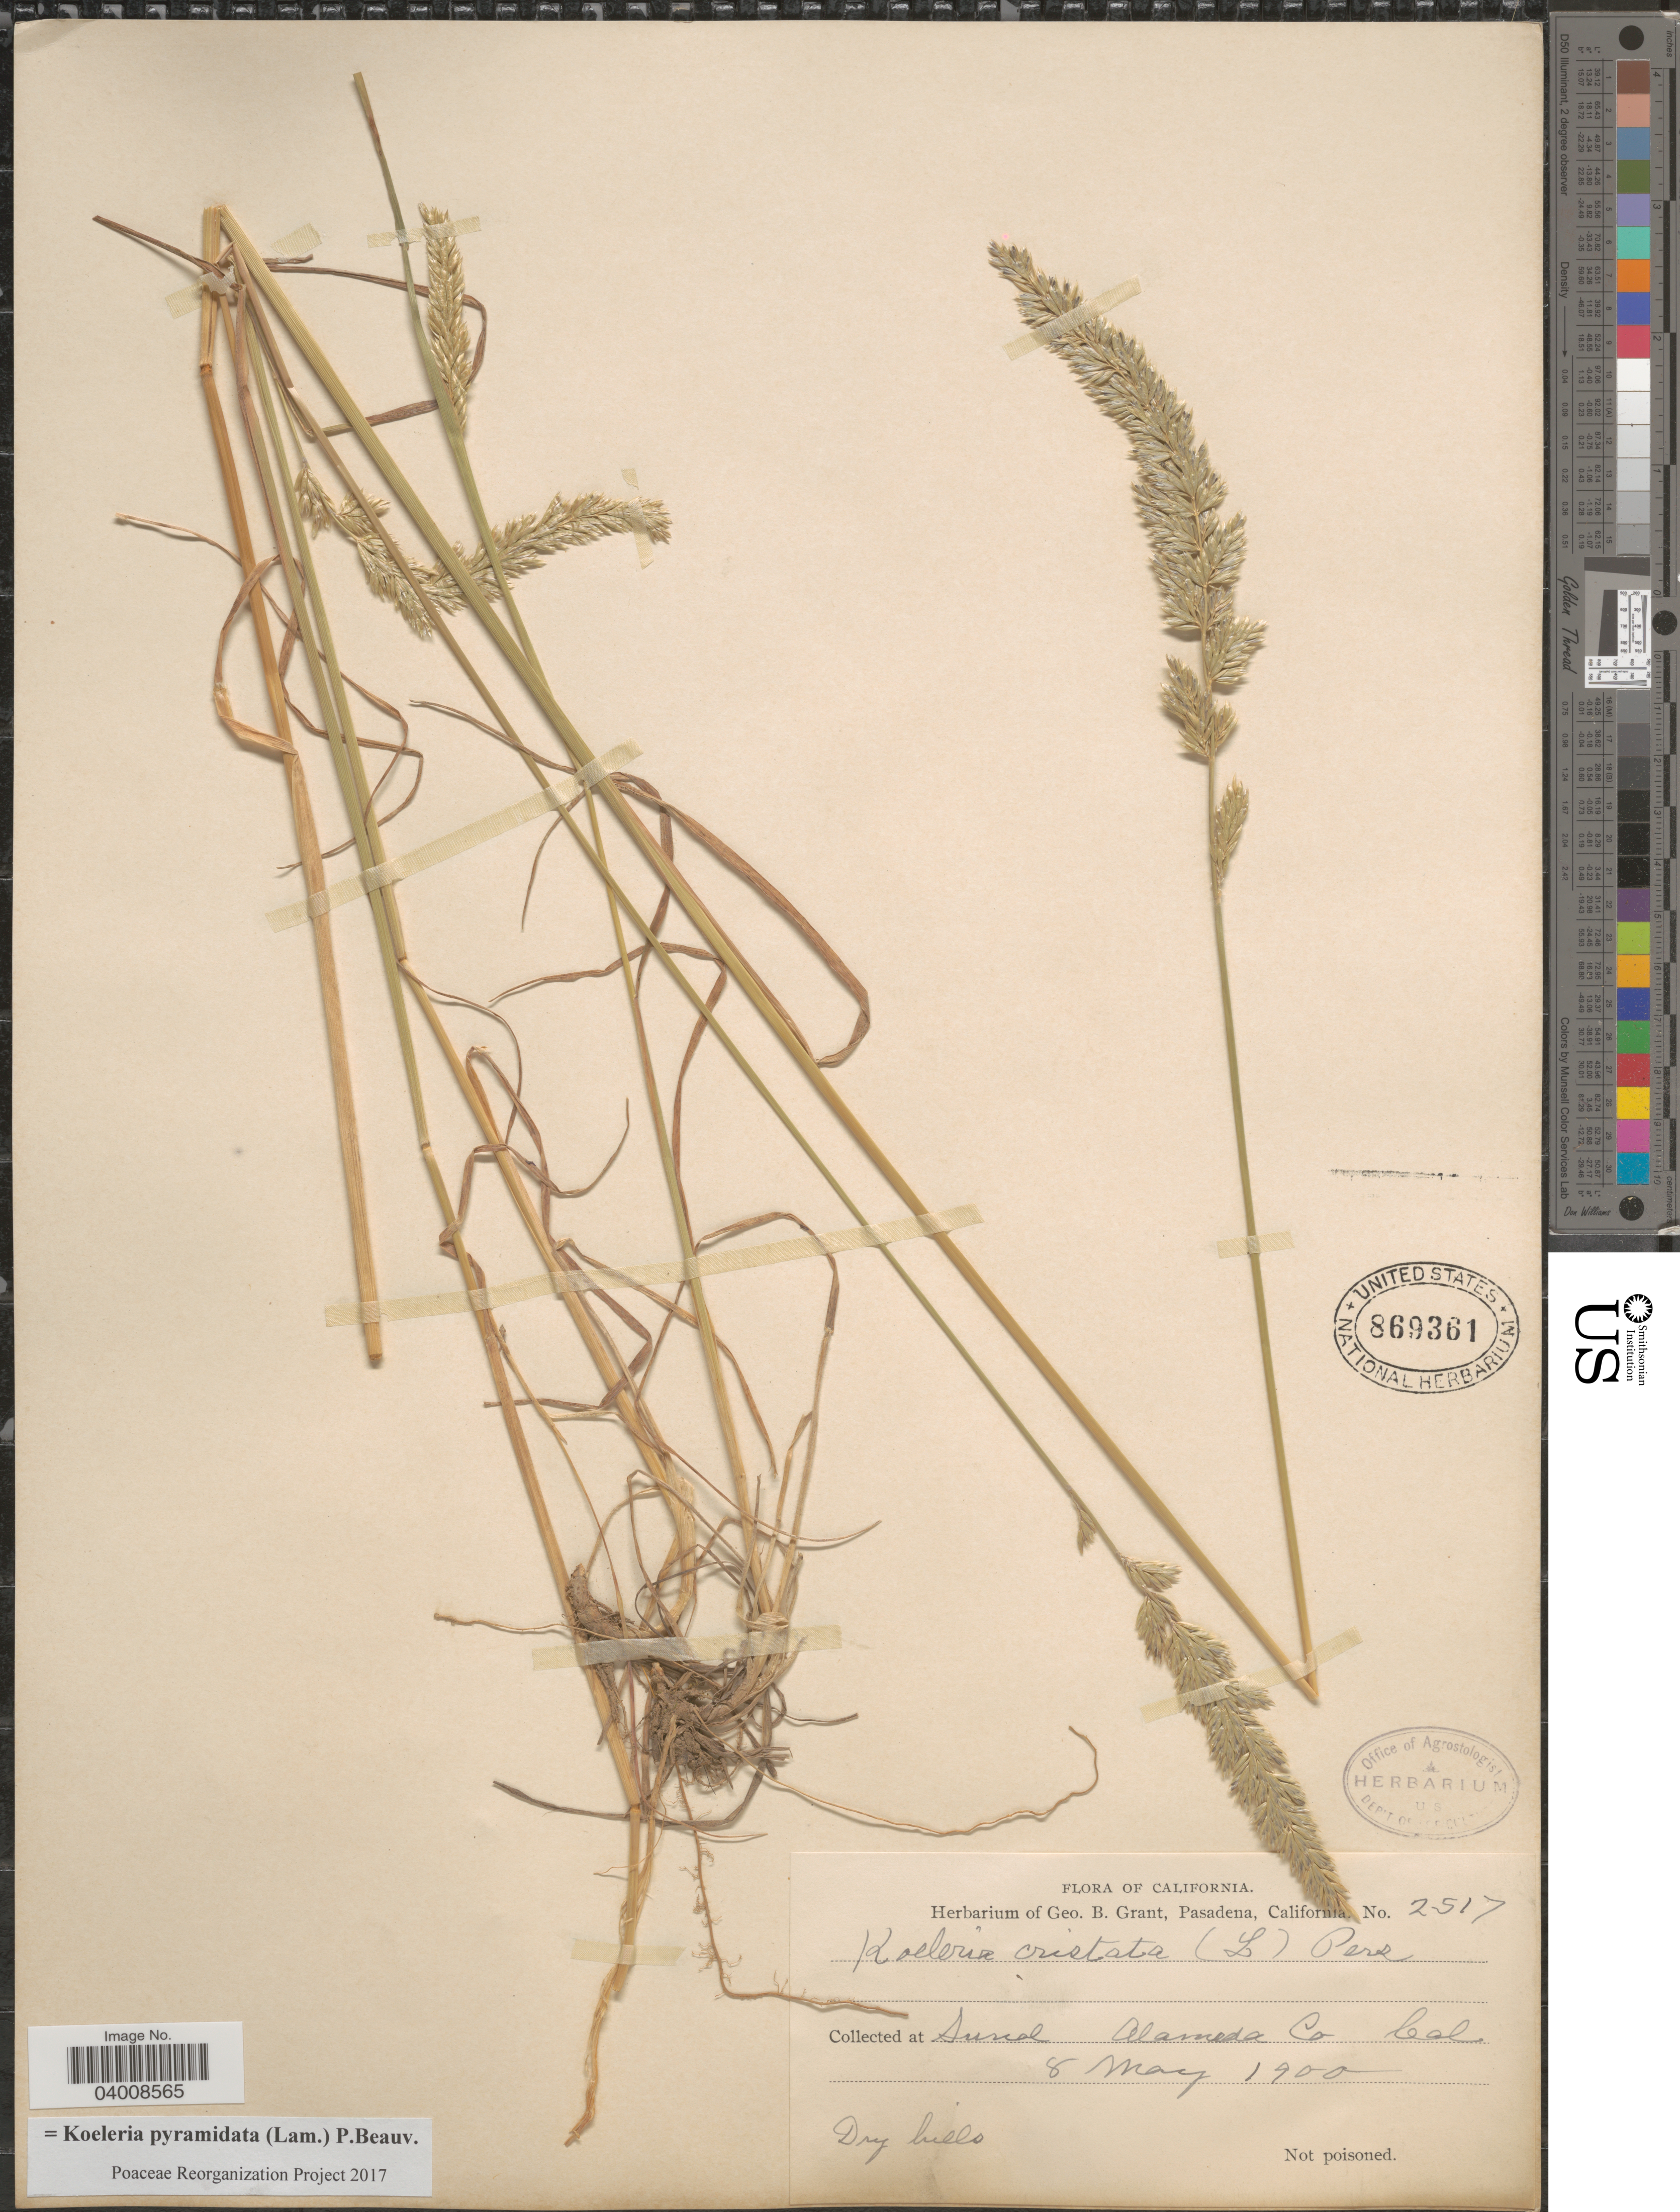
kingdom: Plantae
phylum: Tracheophyta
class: Liliopsida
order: Poales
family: Poaceae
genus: Koeleria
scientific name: Koeleria pyramidata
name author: (Lam.) P. Beauv.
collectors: ex herb. Geo. B. Grant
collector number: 2517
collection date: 1900-05-08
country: United States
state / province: California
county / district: Alameda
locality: Duval Alameda Co.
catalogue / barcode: US 869361